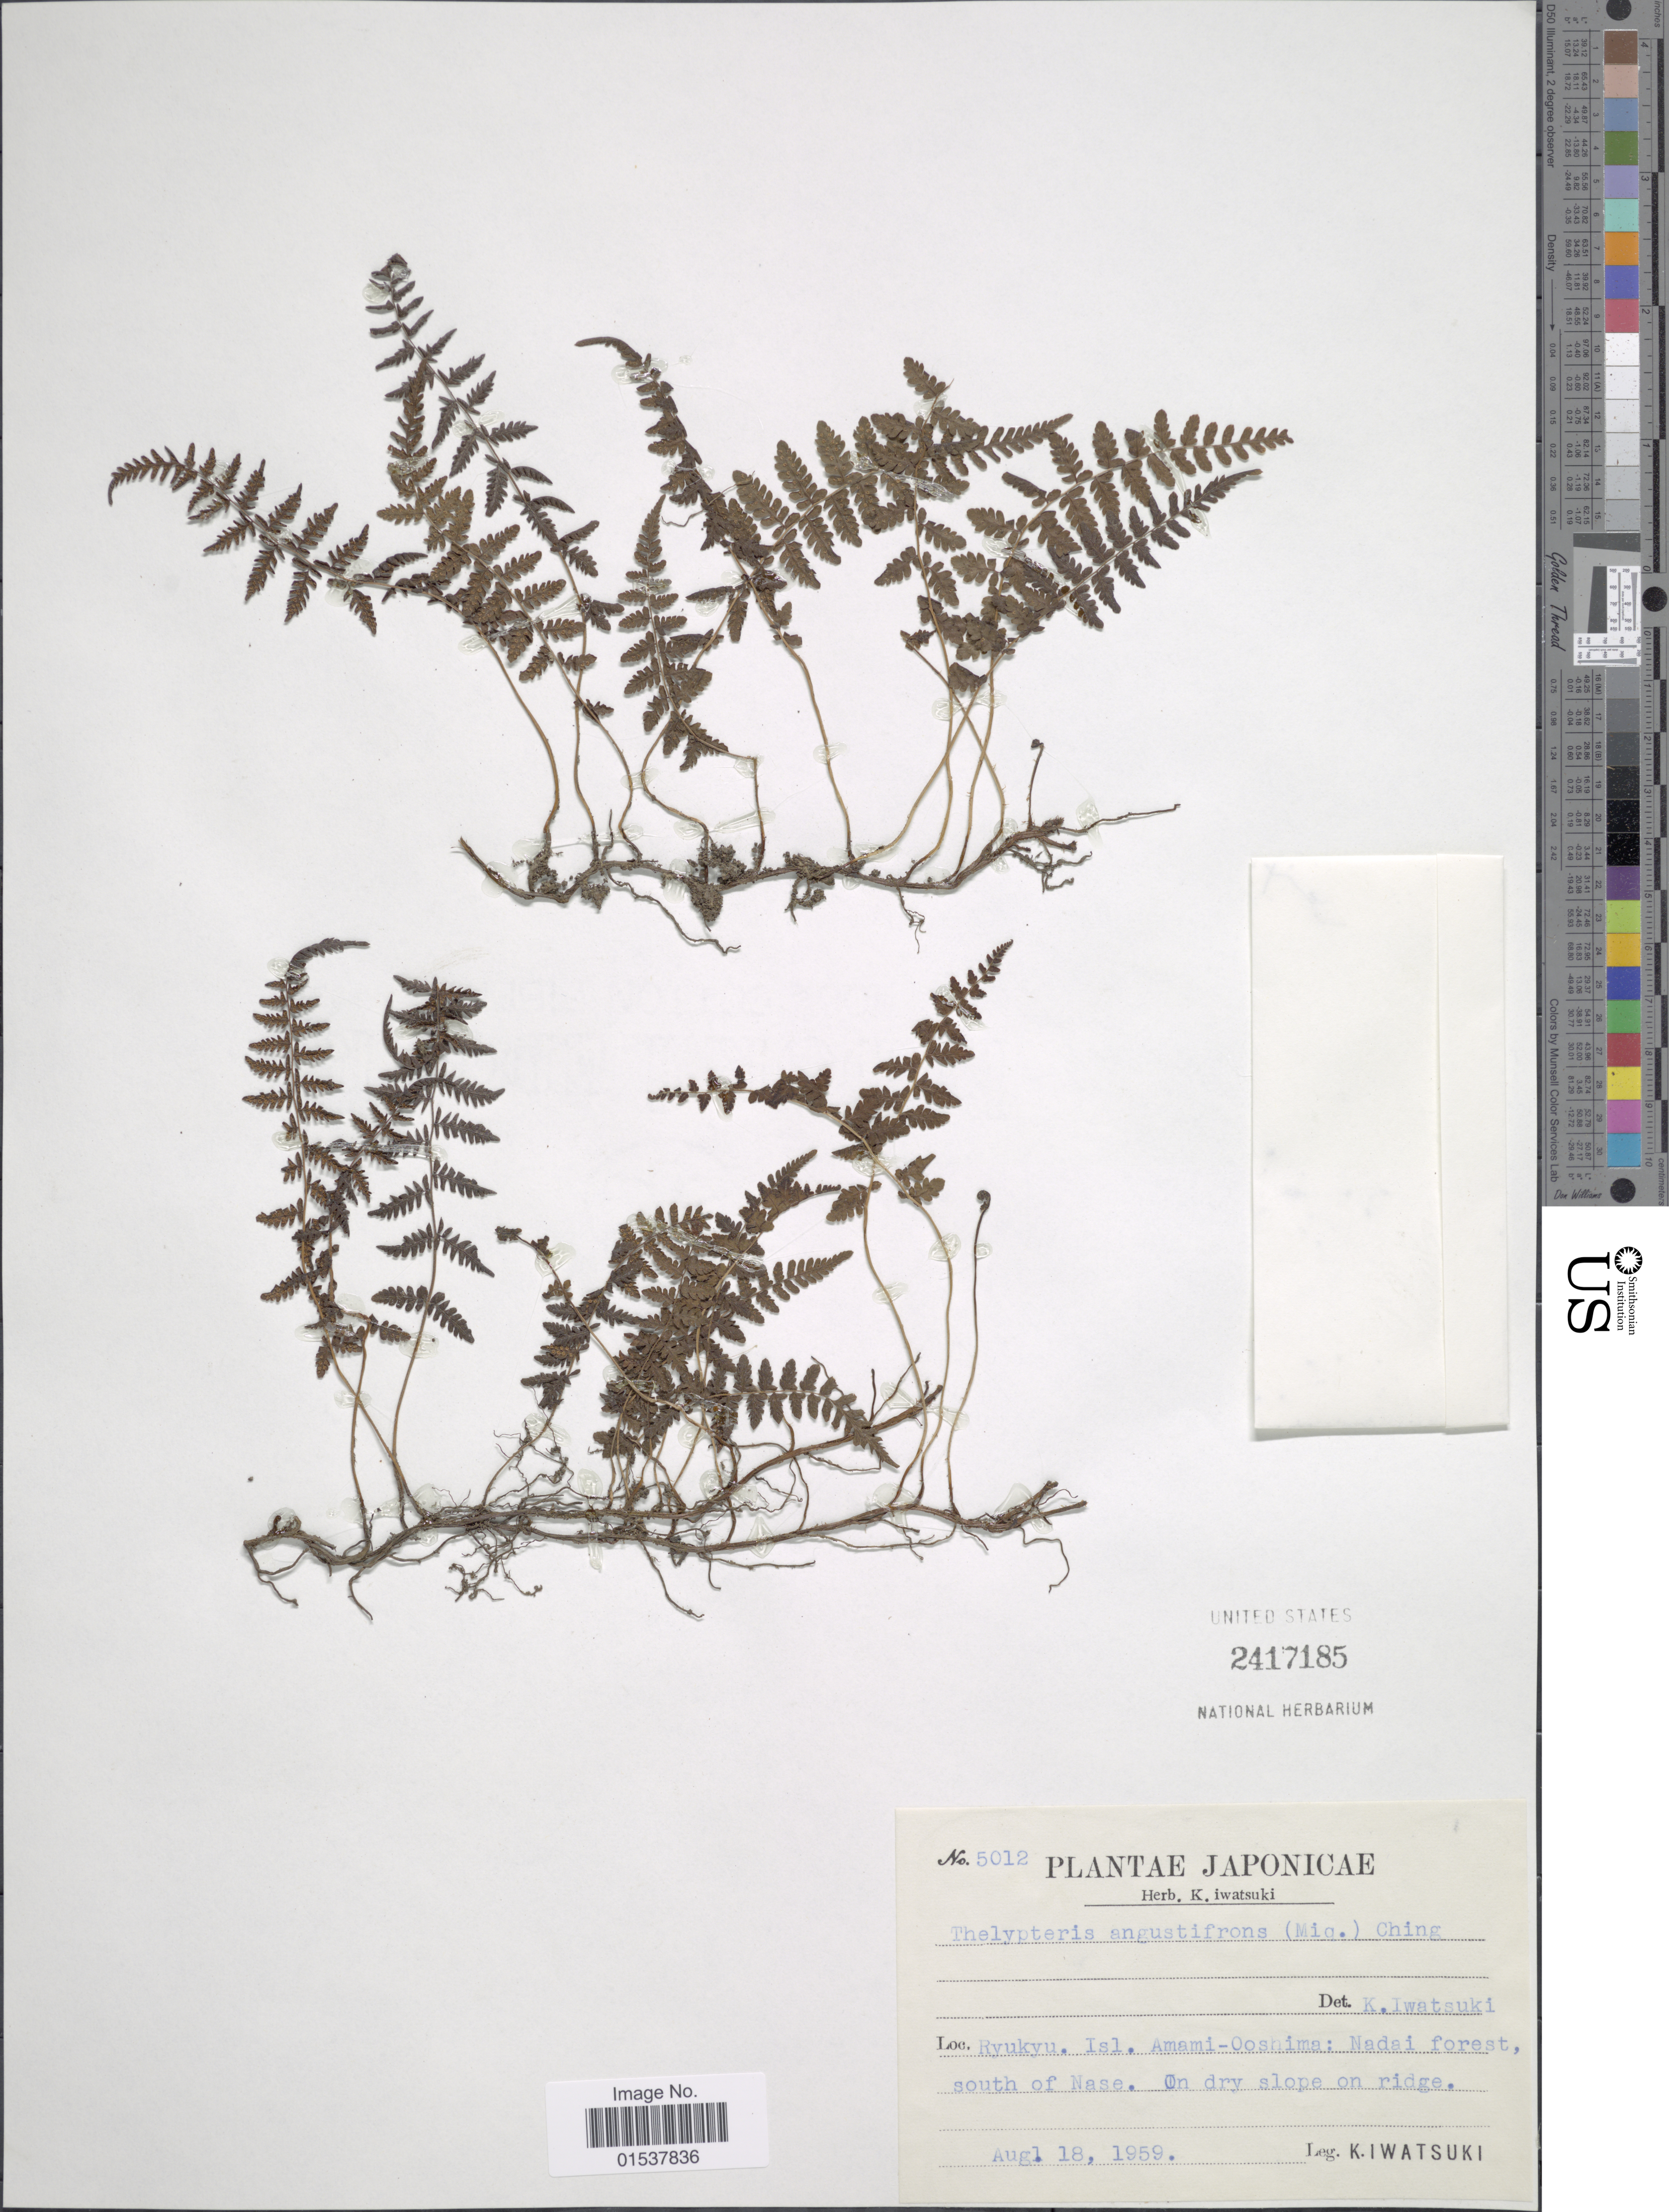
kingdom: Plantae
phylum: Tracheophyta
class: Polypodiopsida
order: Polypodiales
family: Thelypteridaceae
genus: Parathelypteris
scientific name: Parathelypteris angustifrons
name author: (Miq.) Ching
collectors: K. Iwatsuki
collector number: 5012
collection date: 1959-08-18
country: Japan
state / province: Okinawa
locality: Japonicae, Ryukyu. Isl. Amami-Ooshima: Nadai forest, south of Nase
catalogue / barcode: US 2417185